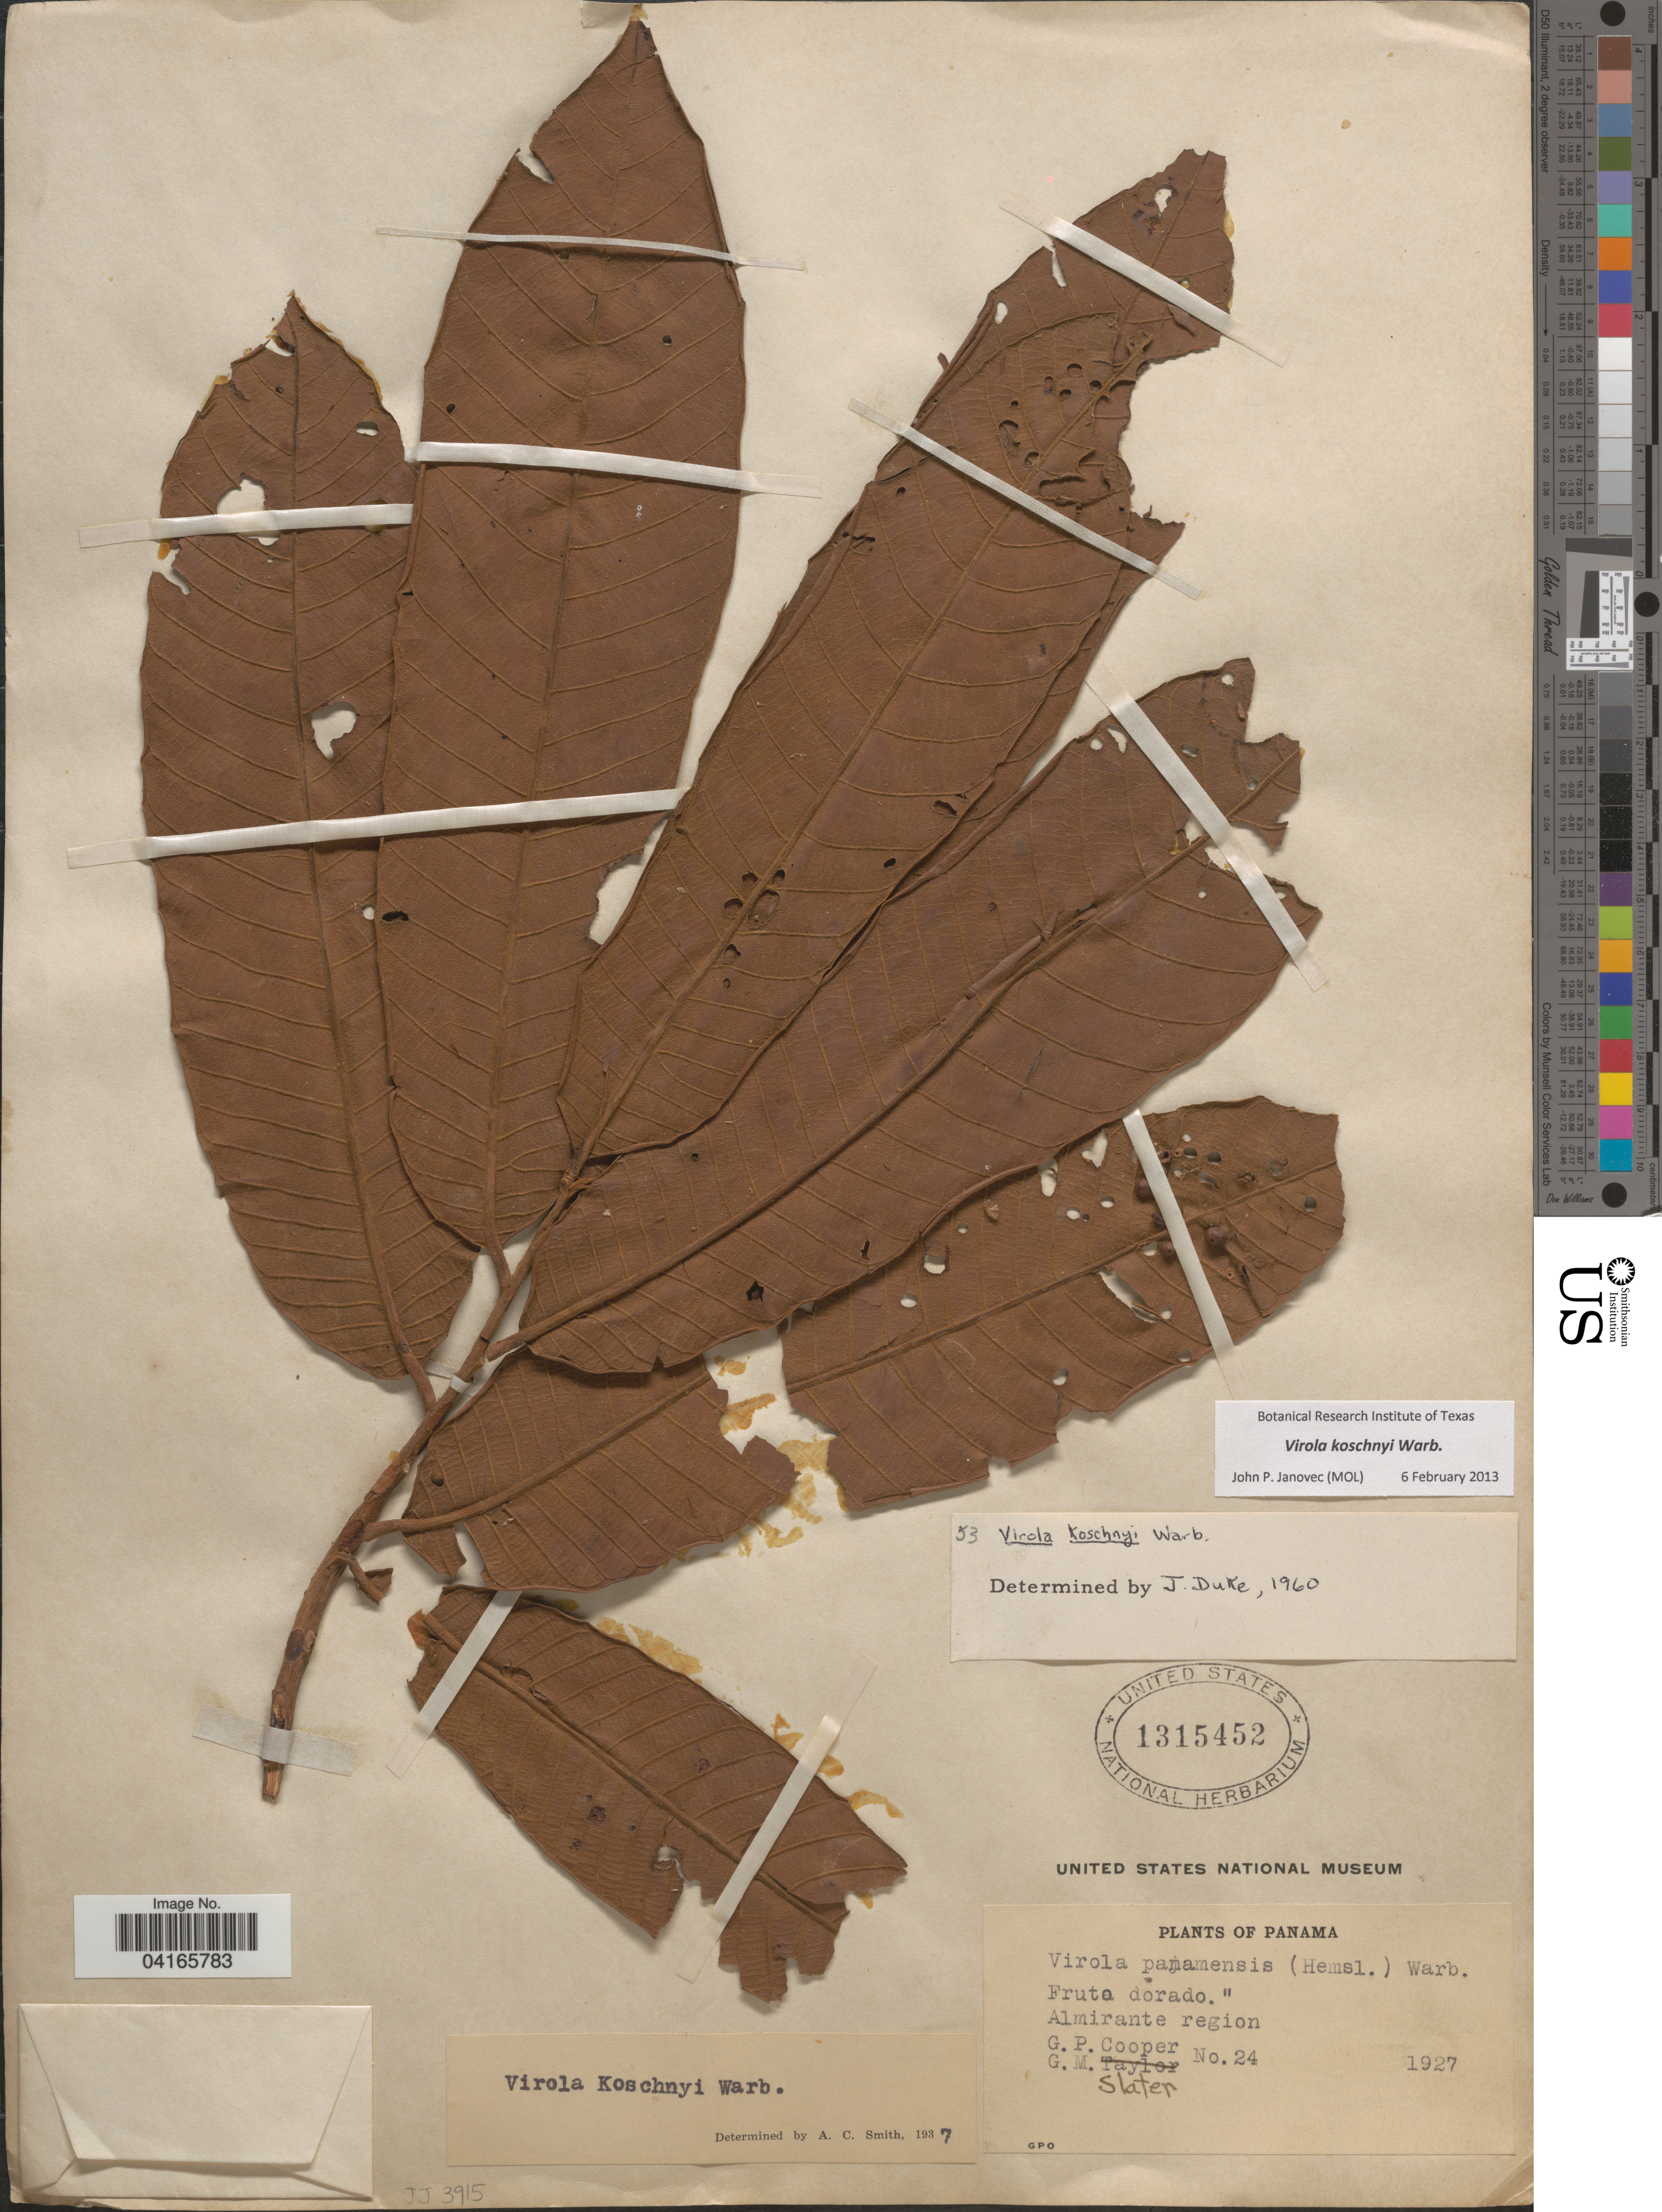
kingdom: Plantae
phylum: Tracheophyta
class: Magnoliopsida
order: Magnoliales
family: Myristicaceae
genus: Virola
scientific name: Virola koschnyi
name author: Warb.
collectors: G. Cooper & G. Slater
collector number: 24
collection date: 1927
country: Panama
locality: Almirante region.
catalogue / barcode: US 1315452